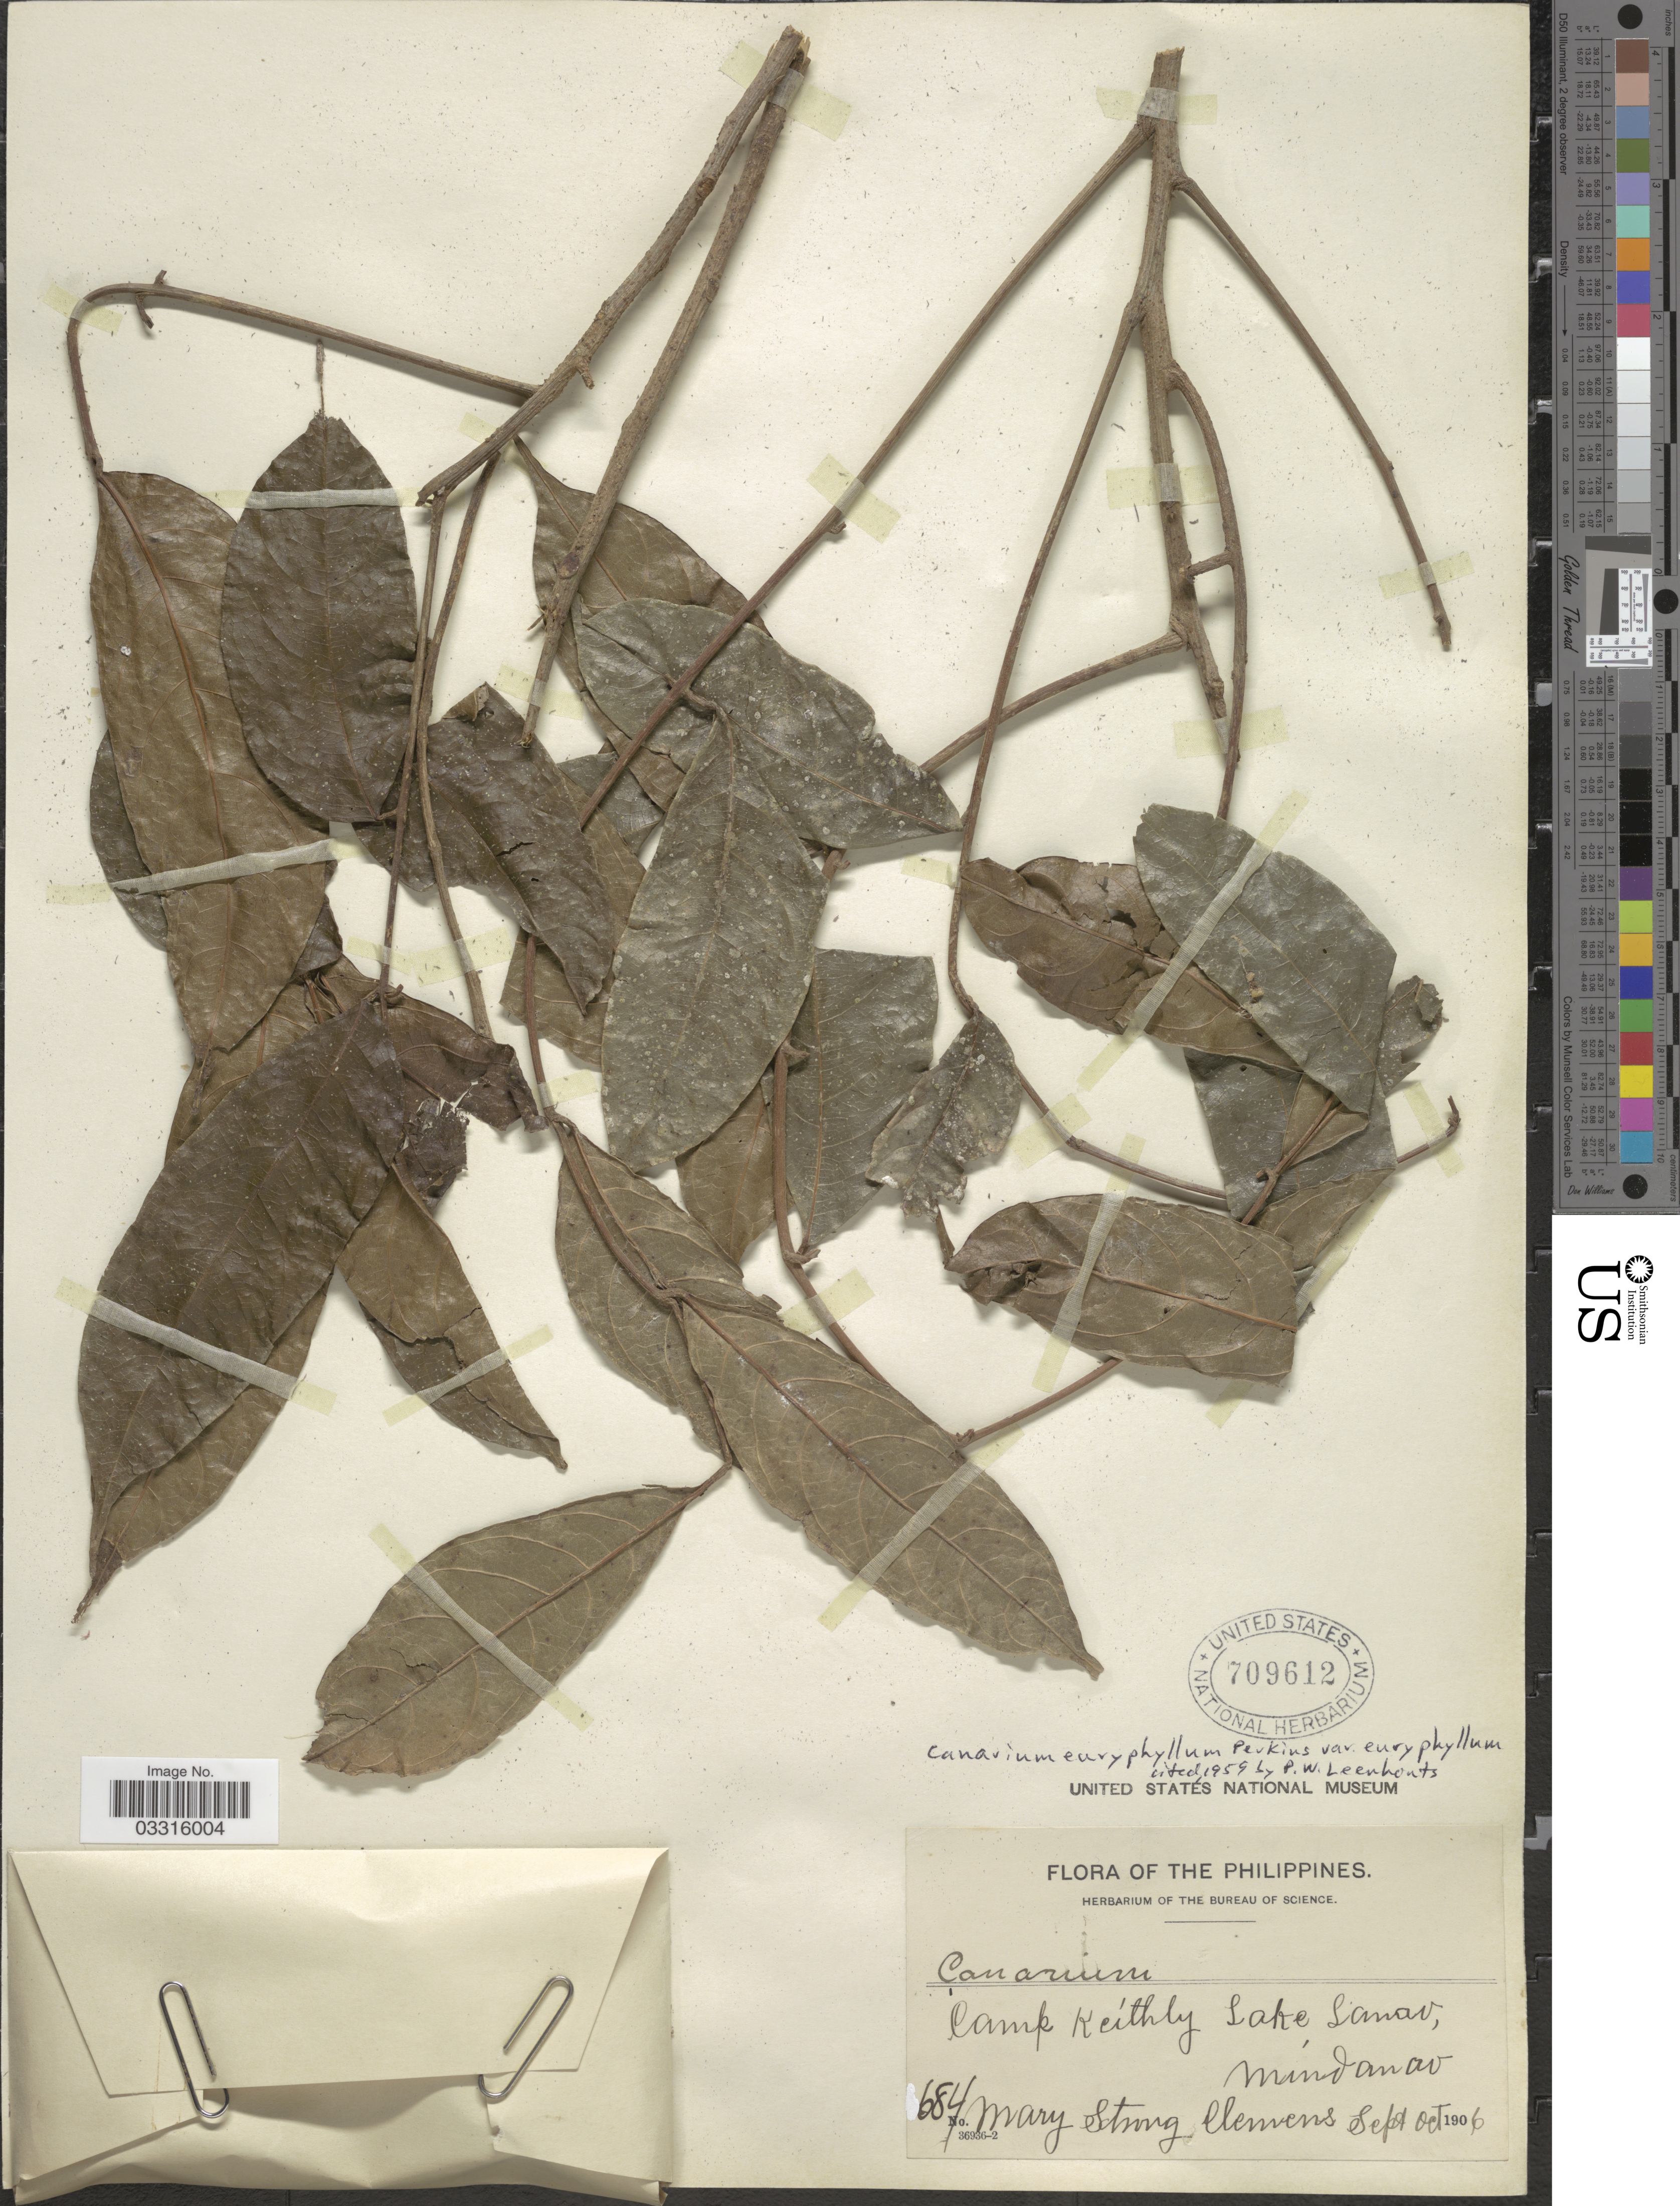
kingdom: Plantae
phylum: Tracheophyta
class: Magnoliopsida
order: Sapindales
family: Burseraceae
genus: Canarium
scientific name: Canarium euryphyllum var. euryphyllum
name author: G. Perkins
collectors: M. S. Clemens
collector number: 684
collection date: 1906-09/1906-10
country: Philippines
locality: Camp Keithly, Lake Lanao, Mindanao.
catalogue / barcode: US 709612